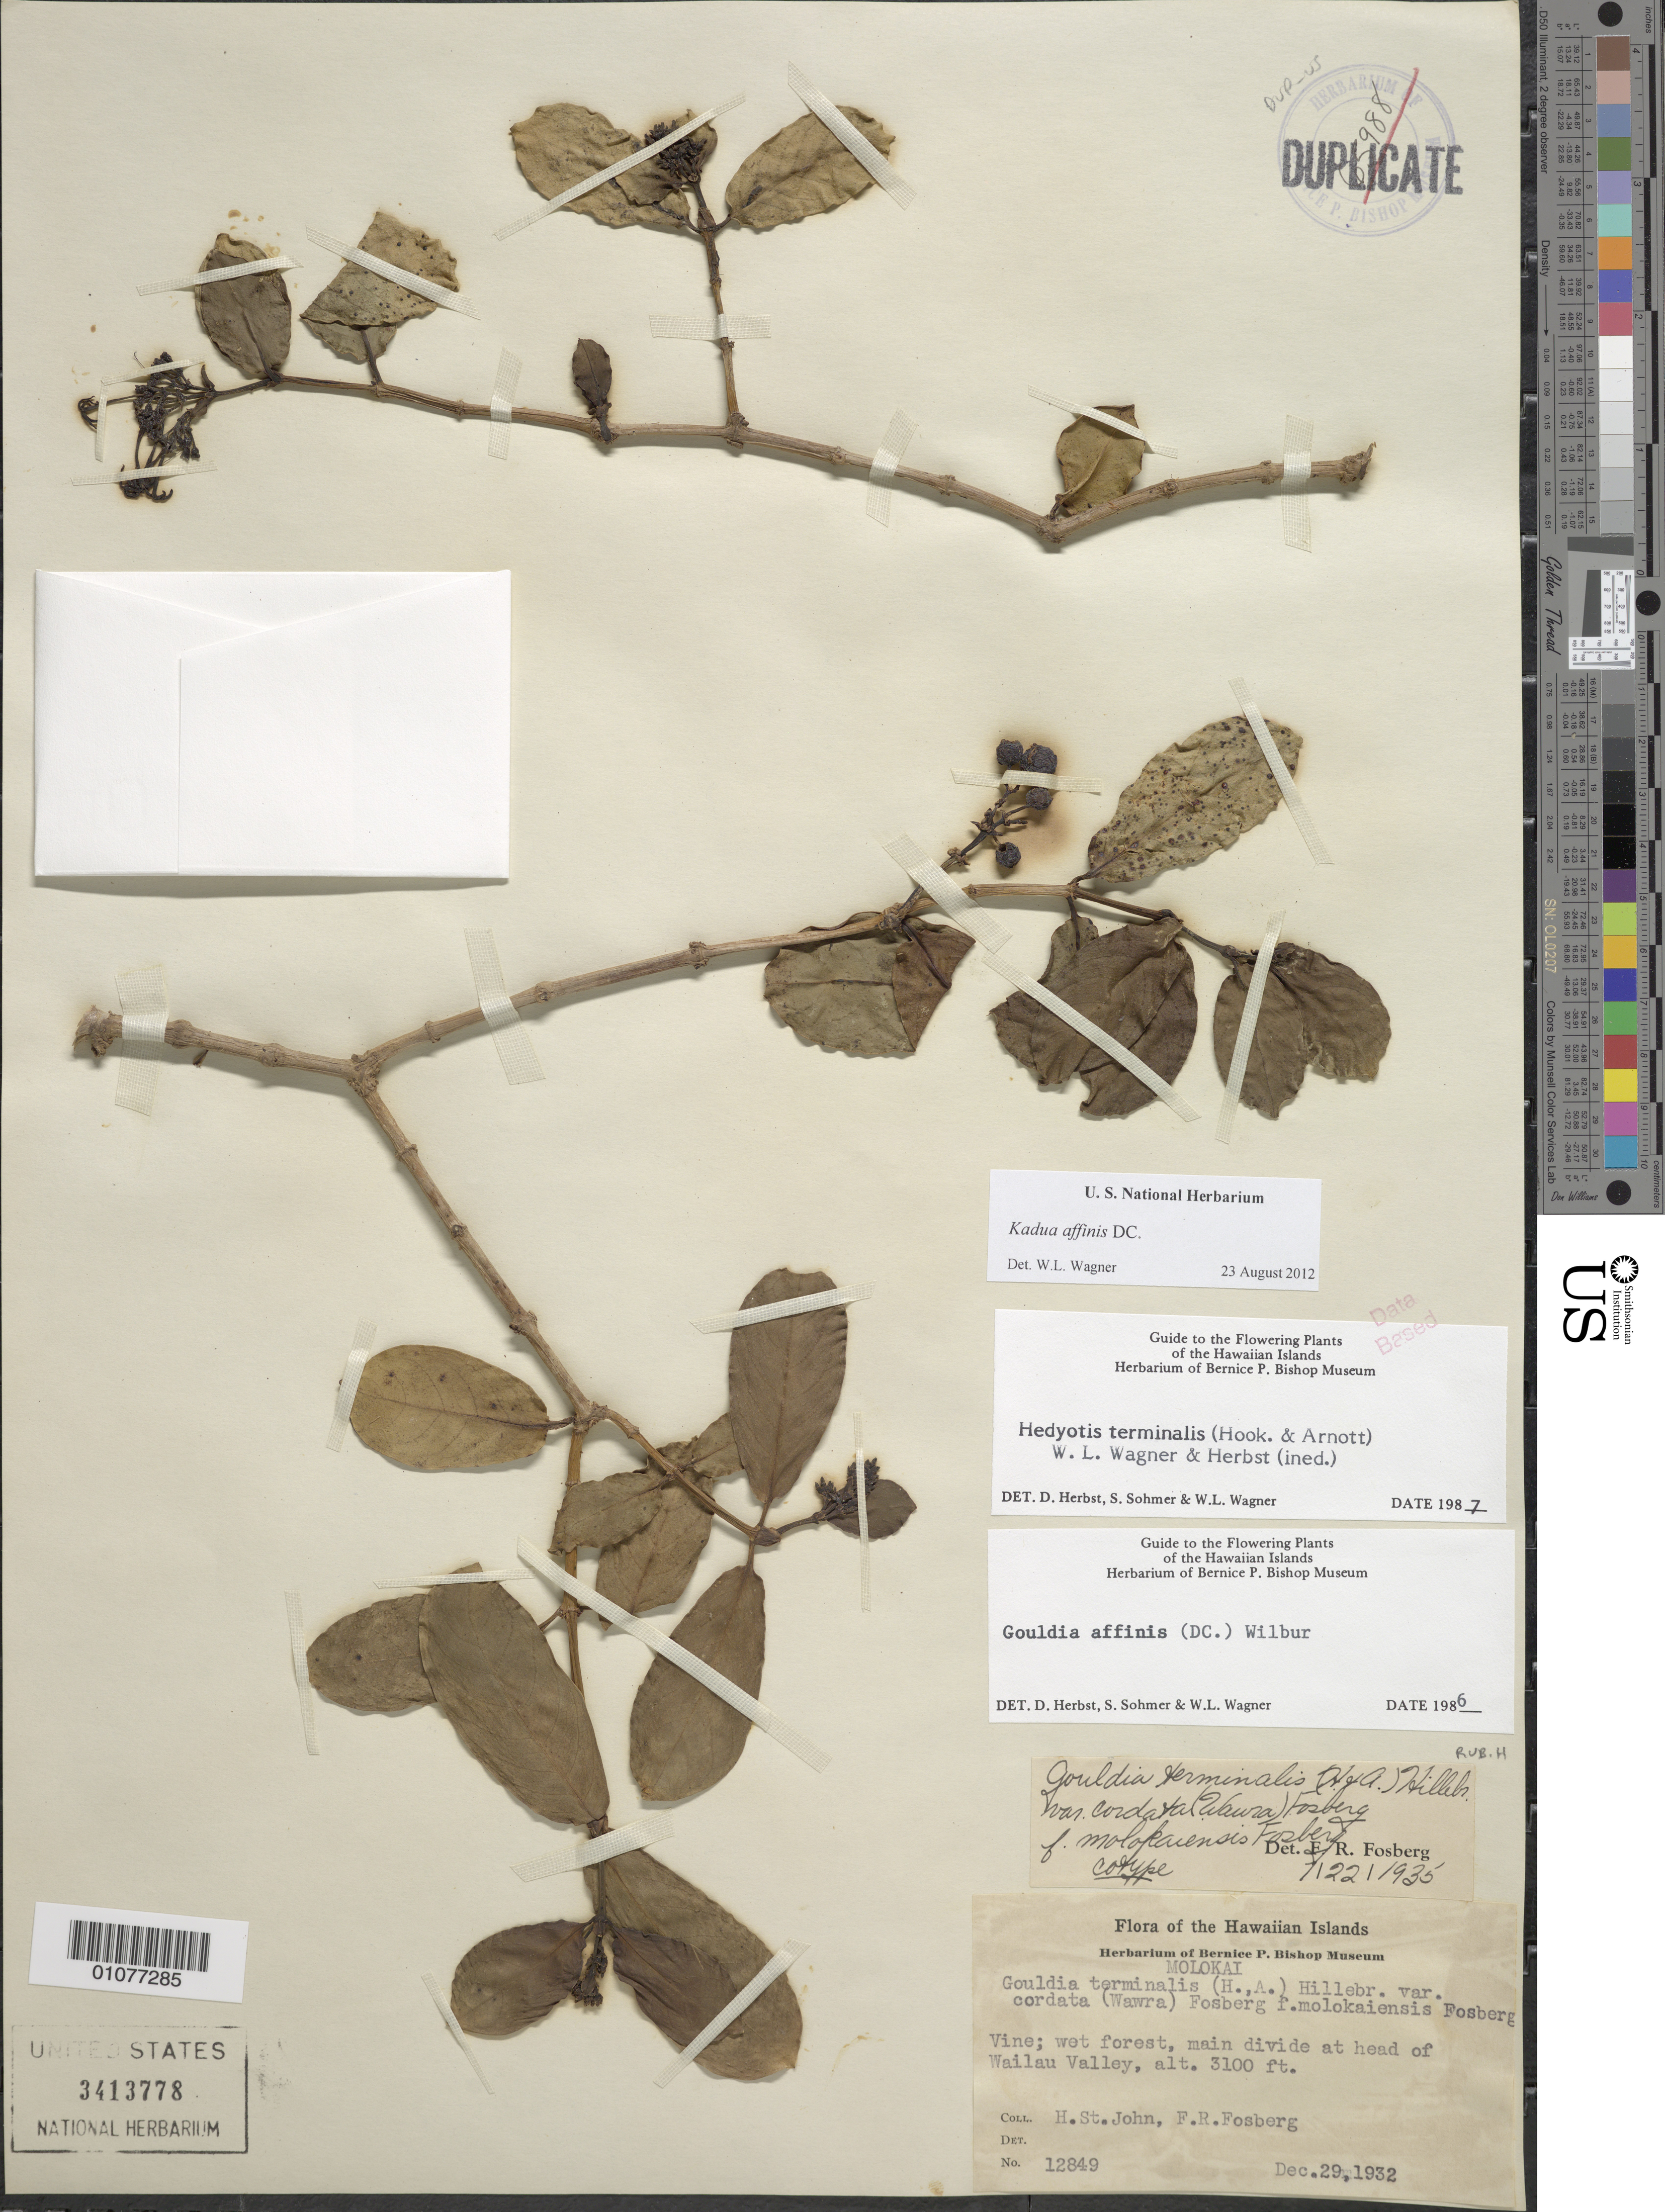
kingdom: Plantae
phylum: Tracheophyta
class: Magnoliopsida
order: Gentianales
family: Rubiaceae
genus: Kadua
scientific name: Kadua affinis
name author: DC.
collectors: H. St. John & F. R. Fosberg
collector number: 12849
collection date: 1932-12-29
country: United States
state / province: Hawaii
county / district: Maui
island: Moloka'i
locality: head of Wailau Valley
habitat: wet forest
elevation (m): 945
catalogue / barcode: US 3413778